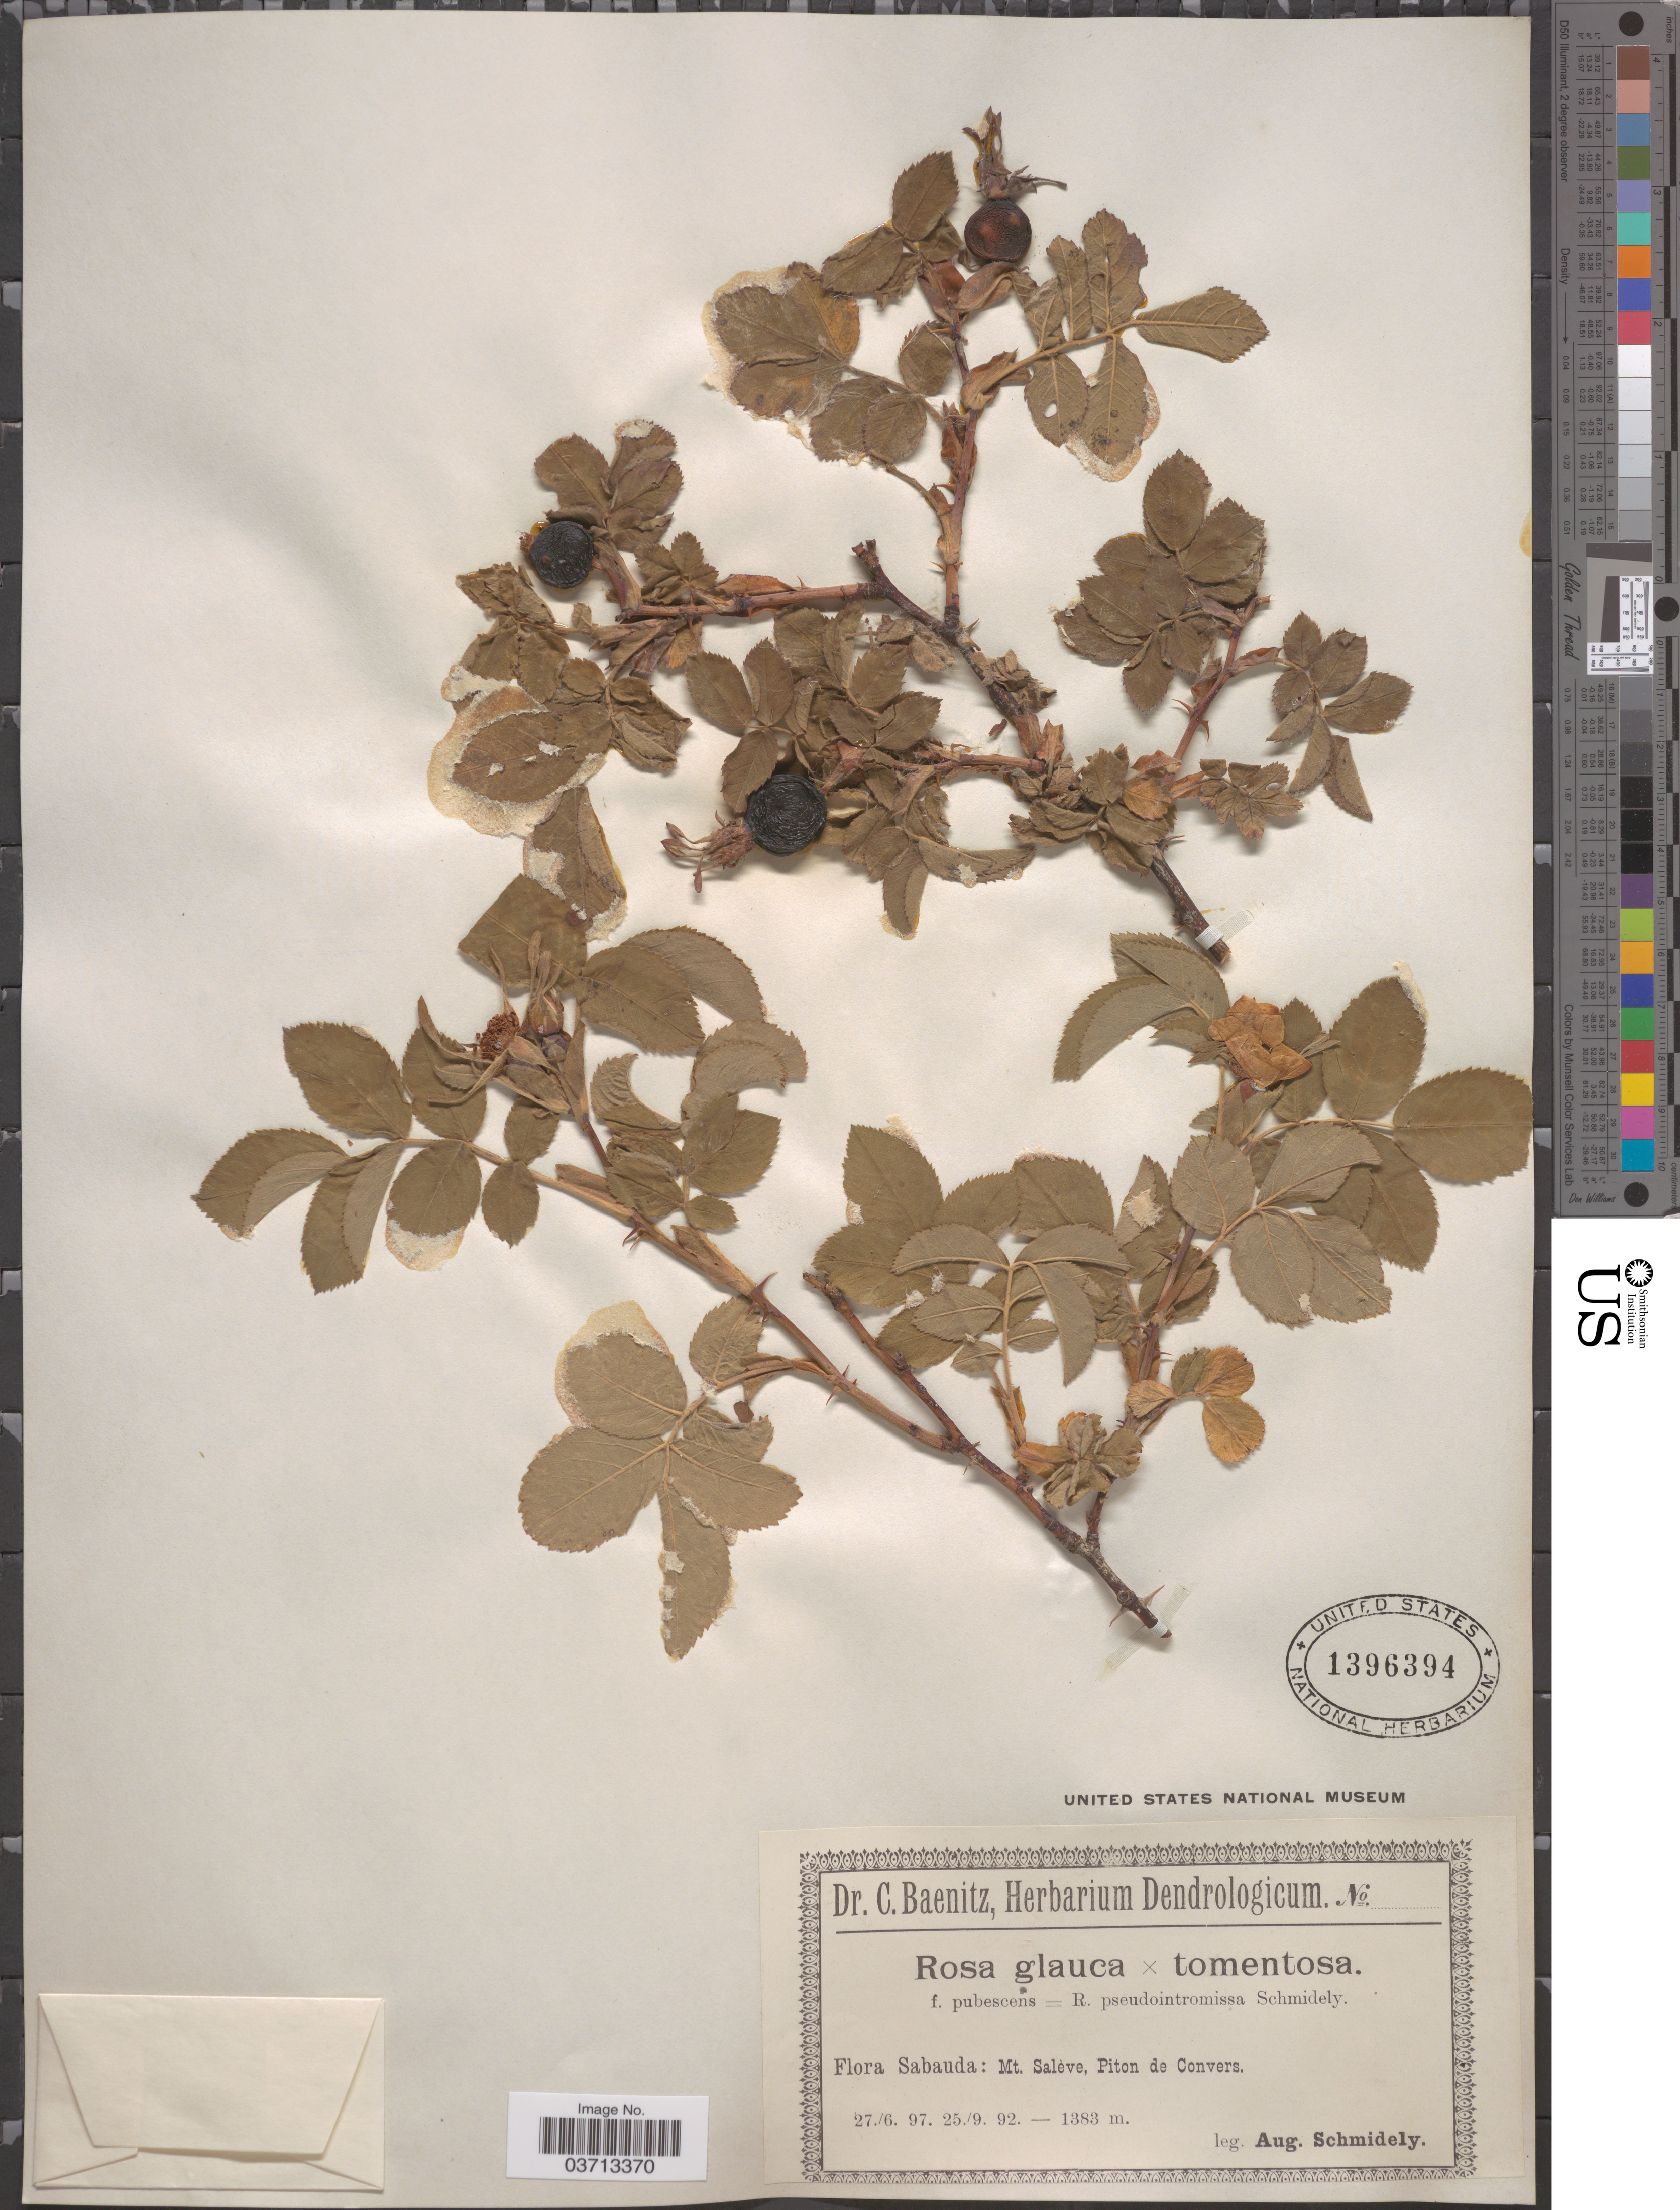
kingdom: Plantae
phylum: Tracheophyta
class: Magnoliopsida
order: Rosales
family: Rosaceae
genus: Rosa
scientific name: Rosa glauca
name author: Pourr.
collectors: A. Schmidely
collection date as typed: Transcribed d/m/y: 27/6/92 to 25/9/92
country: France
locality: Sabauda: Mt. Salève, Piton de Convers.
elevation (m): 1383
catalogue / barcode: US 1396394